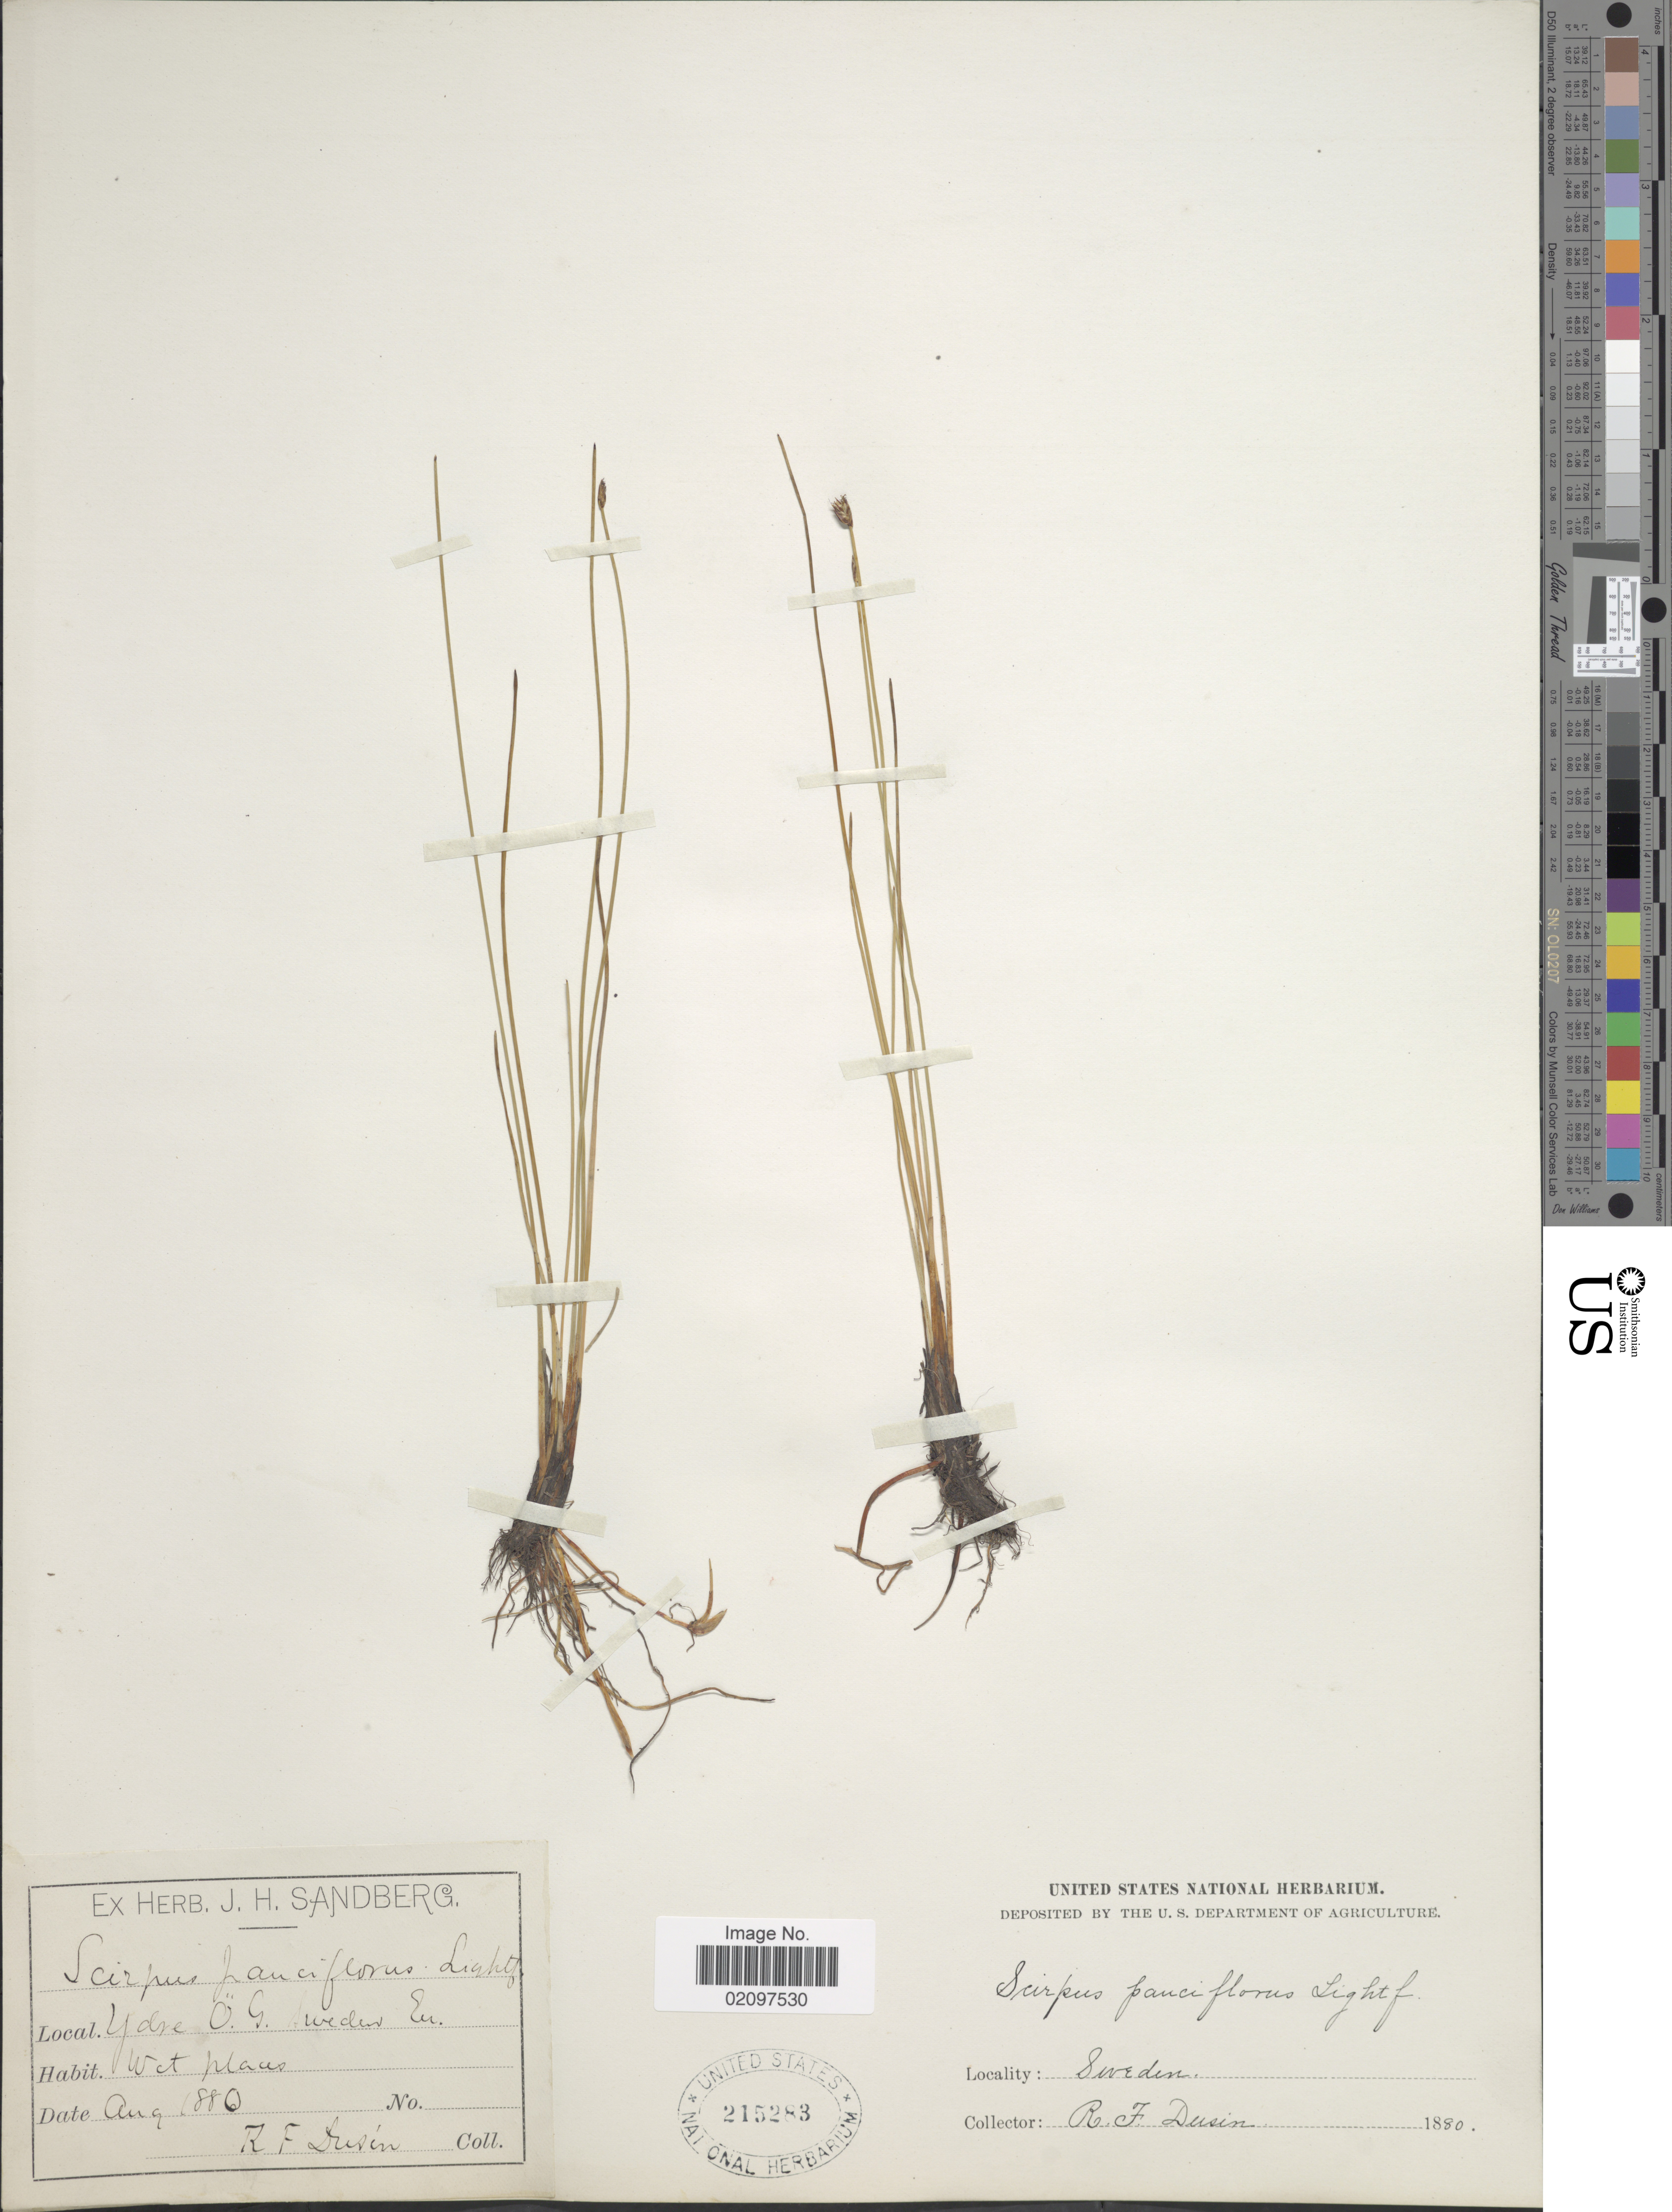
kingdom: Plantae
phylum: Tracheophyta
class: Liliopsida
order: Poales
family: Cyperaceae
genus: Eleocharis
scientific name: Eleocharis quinqueflora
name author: (Hartmann) O. Schwarz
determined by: Strong, Mark T., (BOT), Smithsonian Institution - National Museum of Natural History (UNITED STATES)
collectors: K. Dusén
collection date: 1880-08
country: Sweden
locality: Ydre, Ö. G.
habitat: wet places.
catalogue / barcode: US 215283